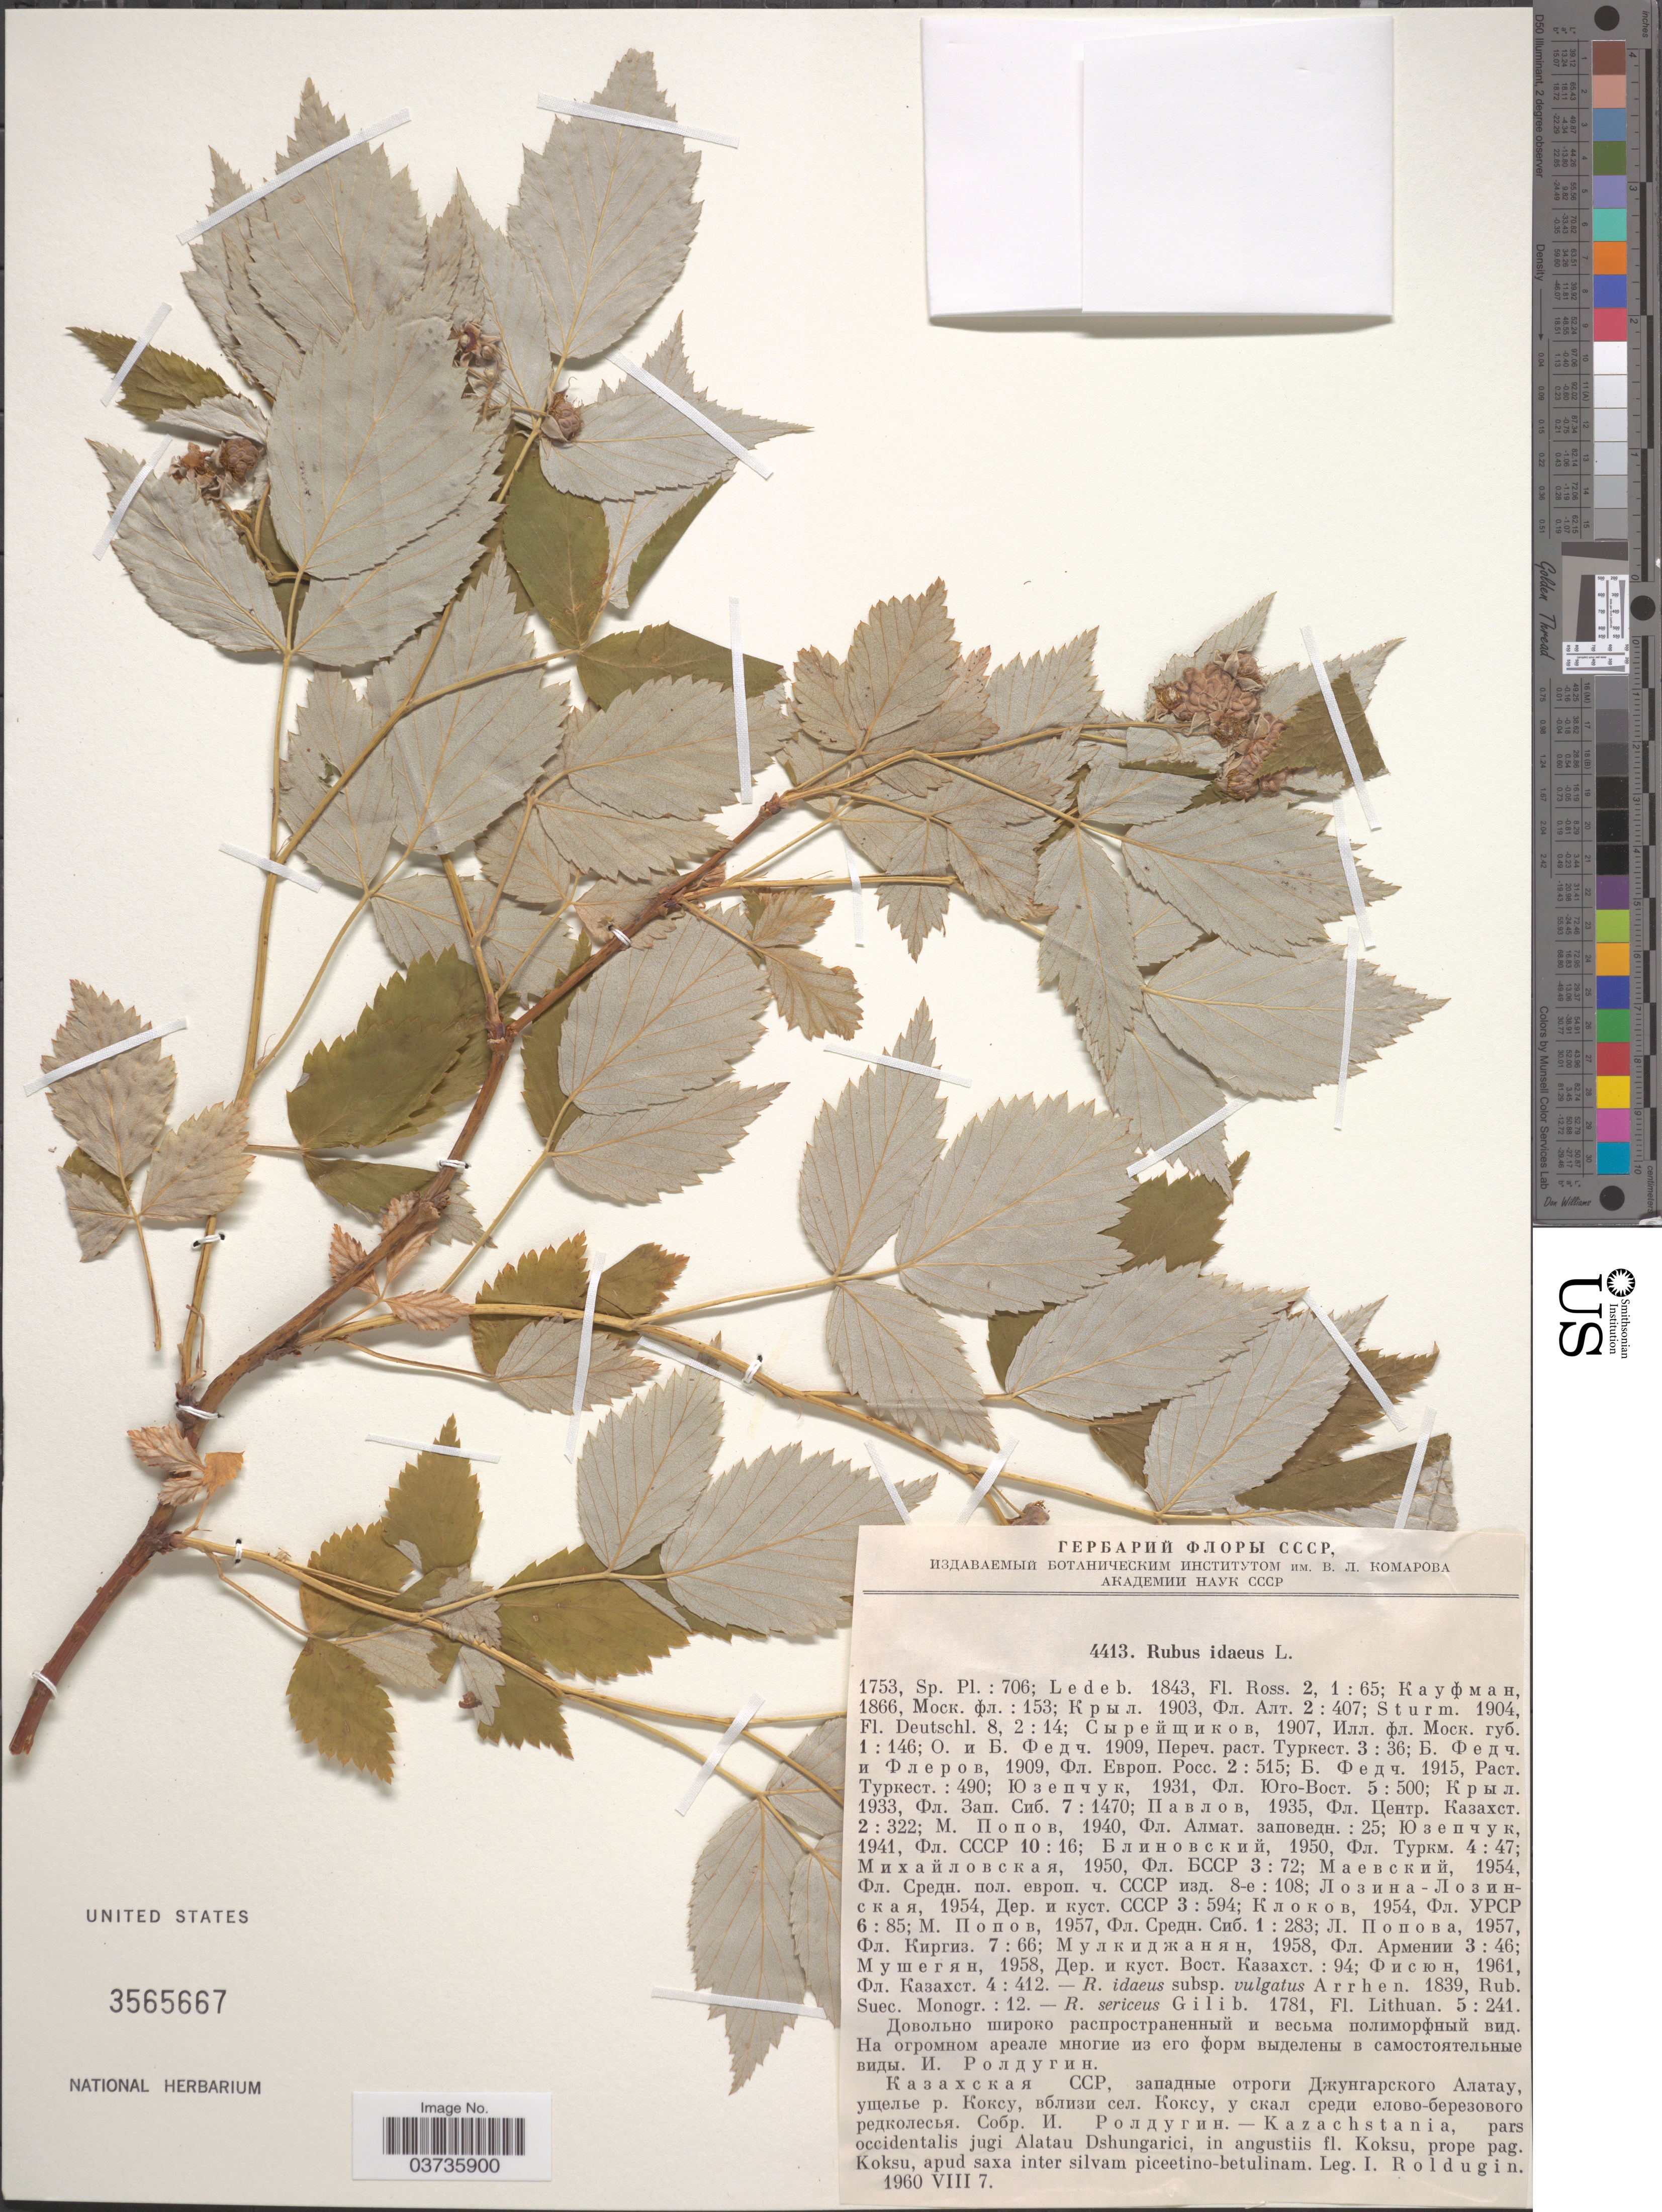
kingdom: Plantae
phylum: Tracheophyta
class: Magnoliopsida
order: Rosales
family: Rosaceae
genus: Rubus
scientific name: Rubus idaeus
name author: L.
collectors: I. Roldugin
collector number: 4413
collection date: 1960-08-07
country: Kazakhstan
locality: Kazachstania, pars occidentalis jugi Alatau Dshungarici, in angustiis fl. Koksu, prope pag. Koksu.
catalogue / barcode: US 3565667